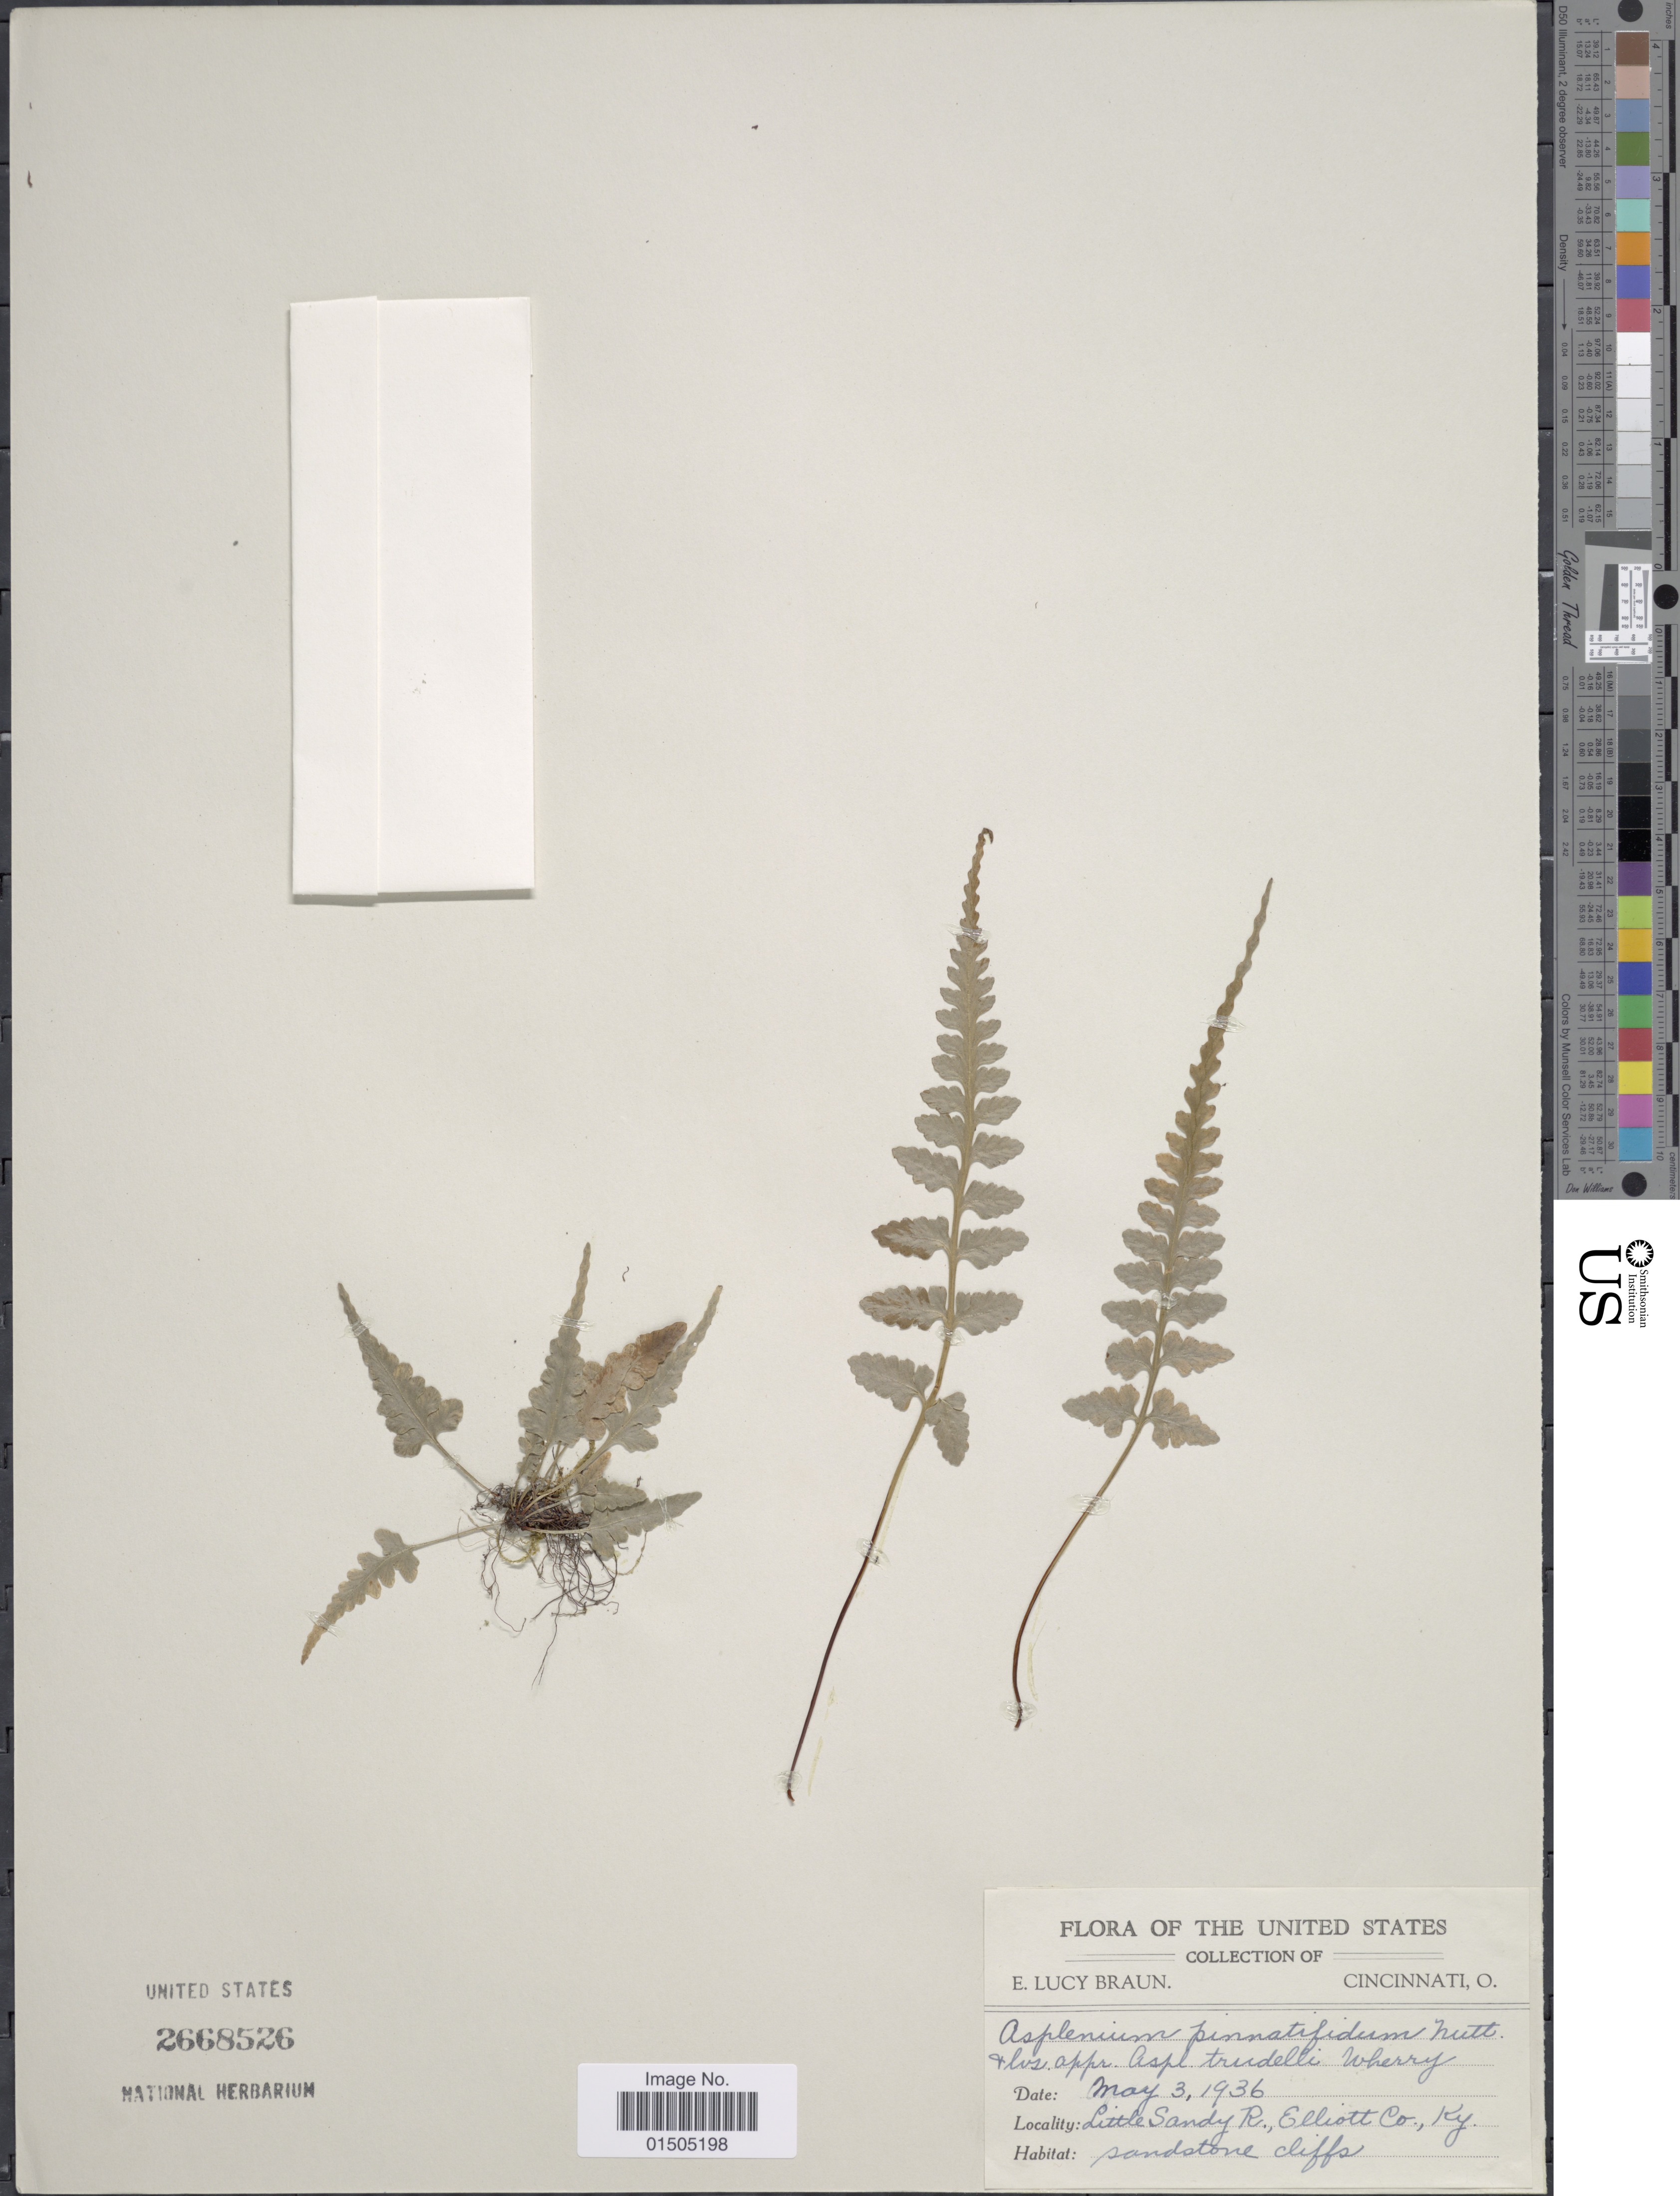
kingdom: Plantae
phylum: Tracheophyta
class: Polypodiopsida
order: Polypodiales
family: Aspleniaceae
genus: Asplenium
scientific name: Asplenium x trudellii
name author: Wherry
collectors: E. L. Braun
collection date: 1936-05-03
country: United States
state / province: Kentucky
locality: Little Sandy R., Elliot Co.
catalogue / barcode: US 2668526